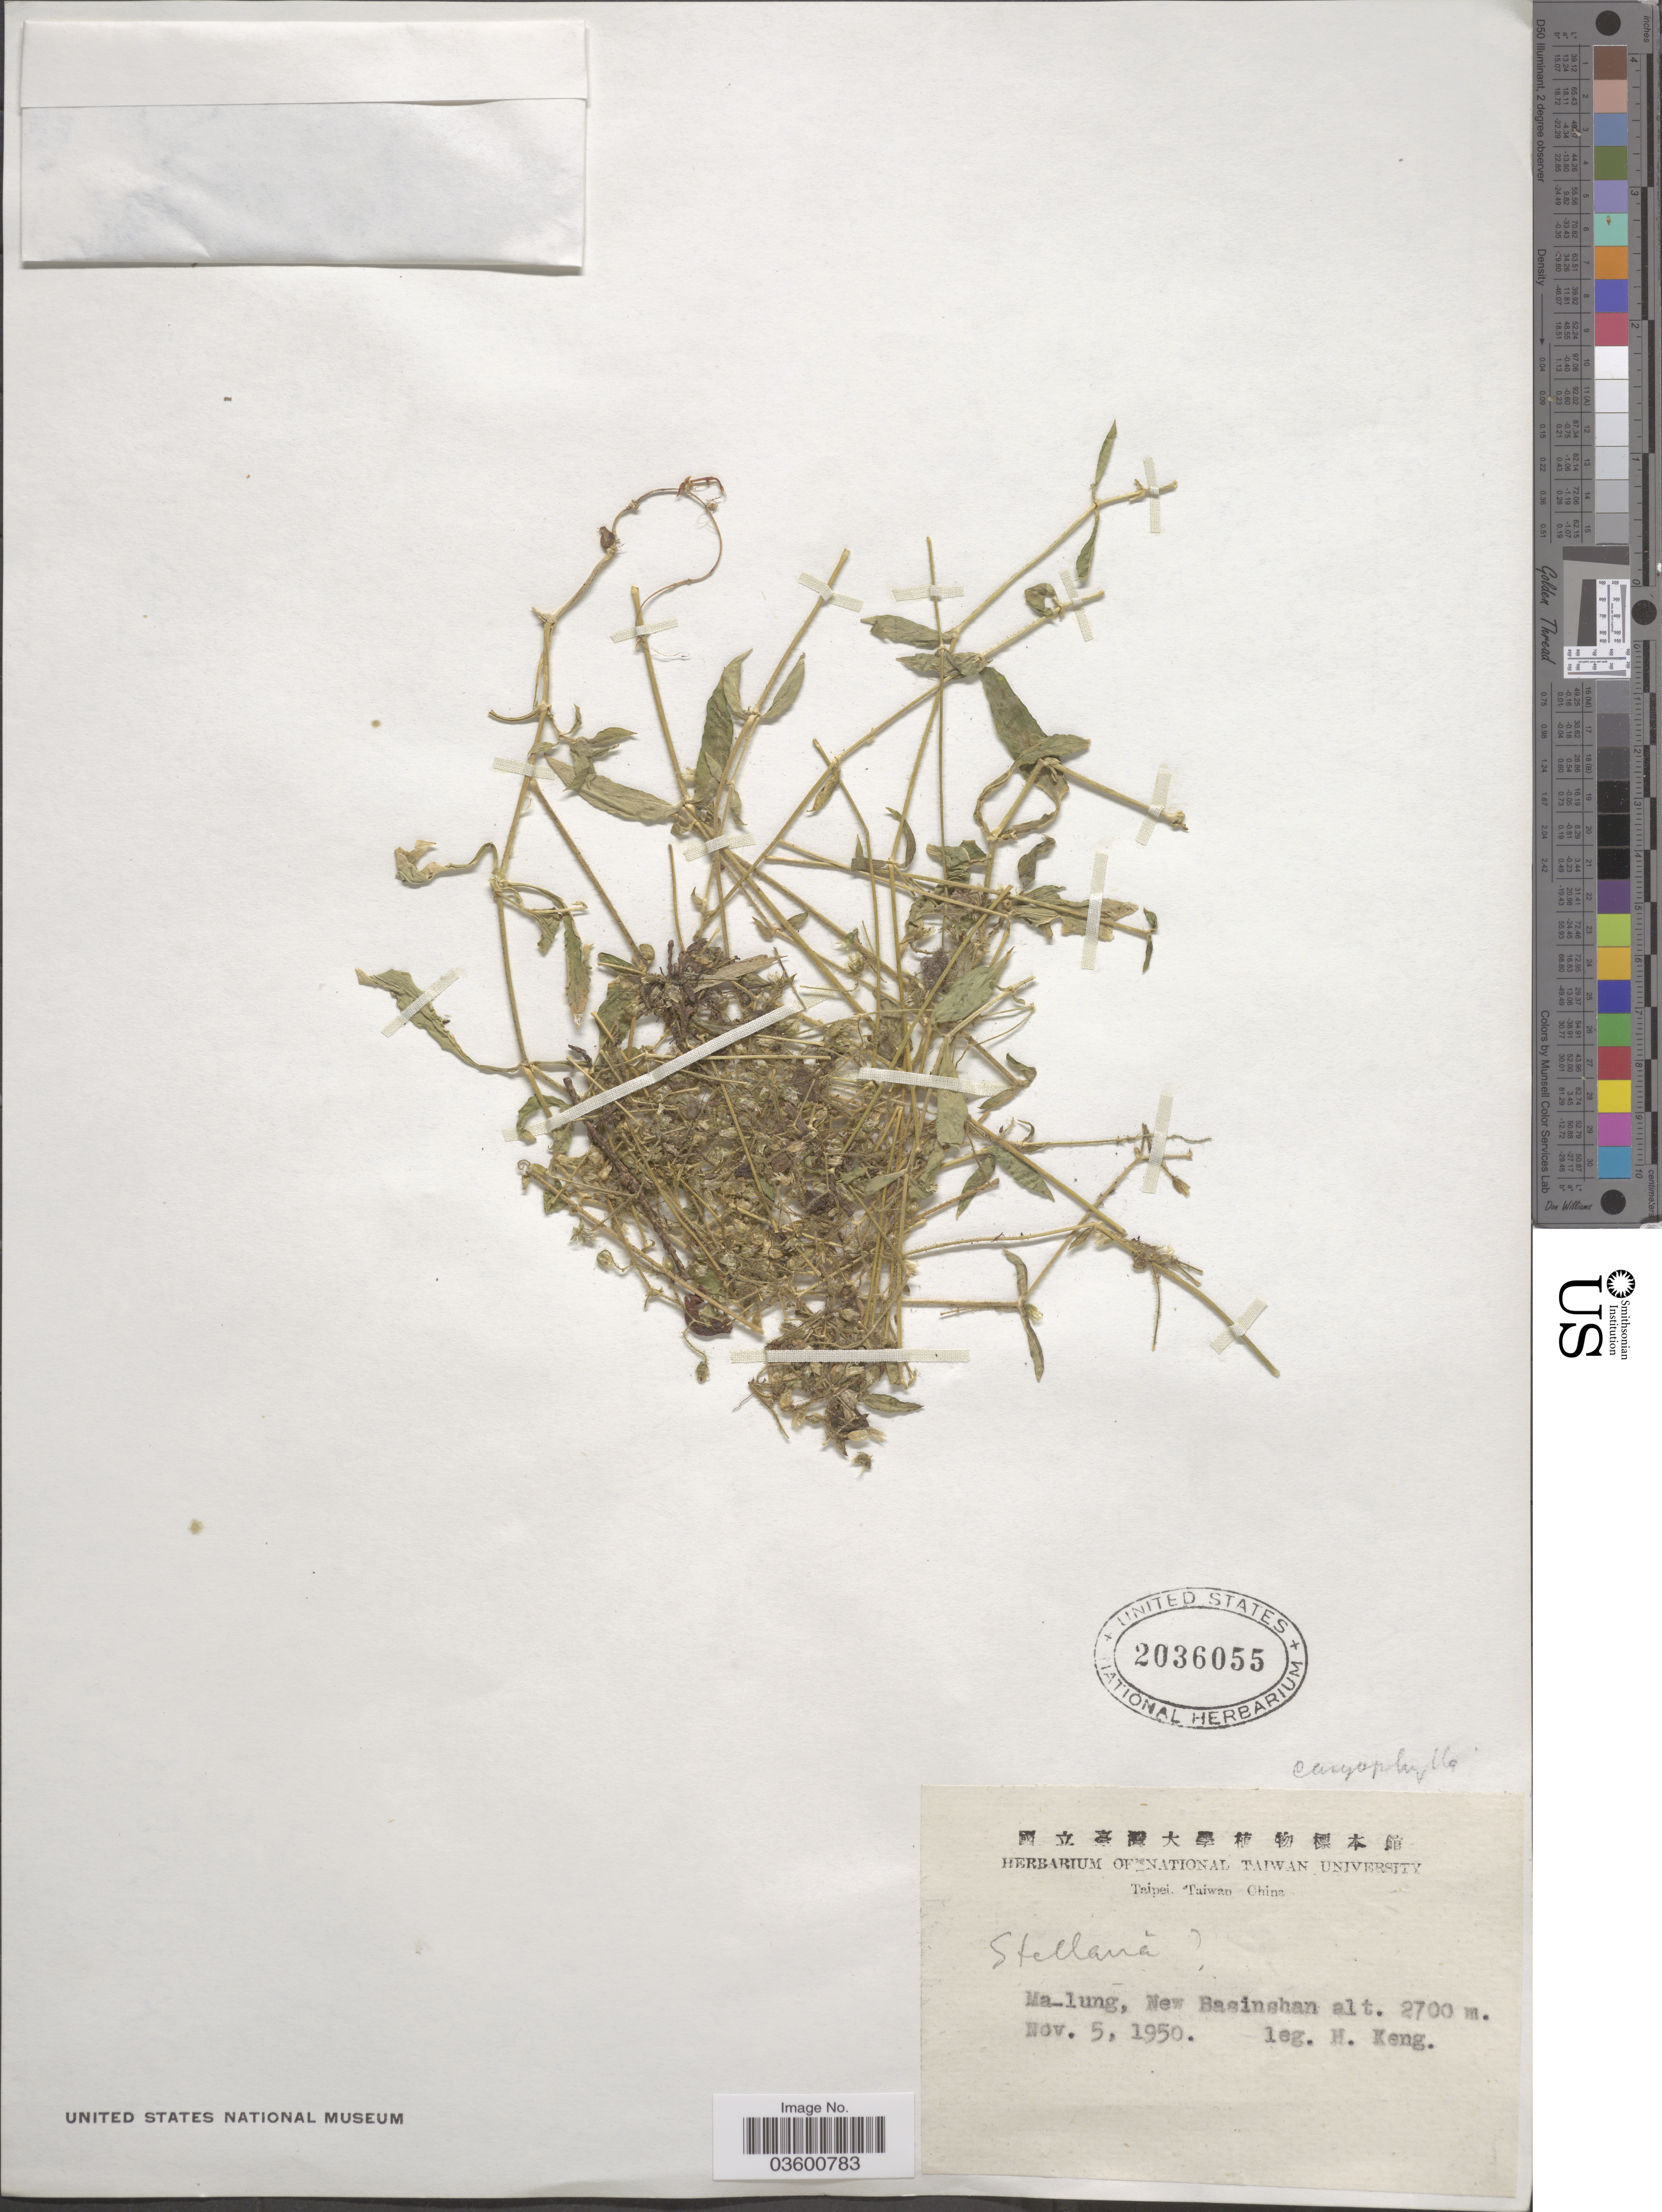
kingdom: Plantae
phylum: Tracheophyta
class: Magnoliopsida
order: Caryophyllales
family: Caryophyllaceae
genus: Stellaria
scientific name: Stellaria sp.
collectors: H. Keng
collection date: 1950-11-05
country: Taiwan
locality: Ma-lung, New Basinshan.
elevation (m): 2700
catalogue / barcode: US 2036055